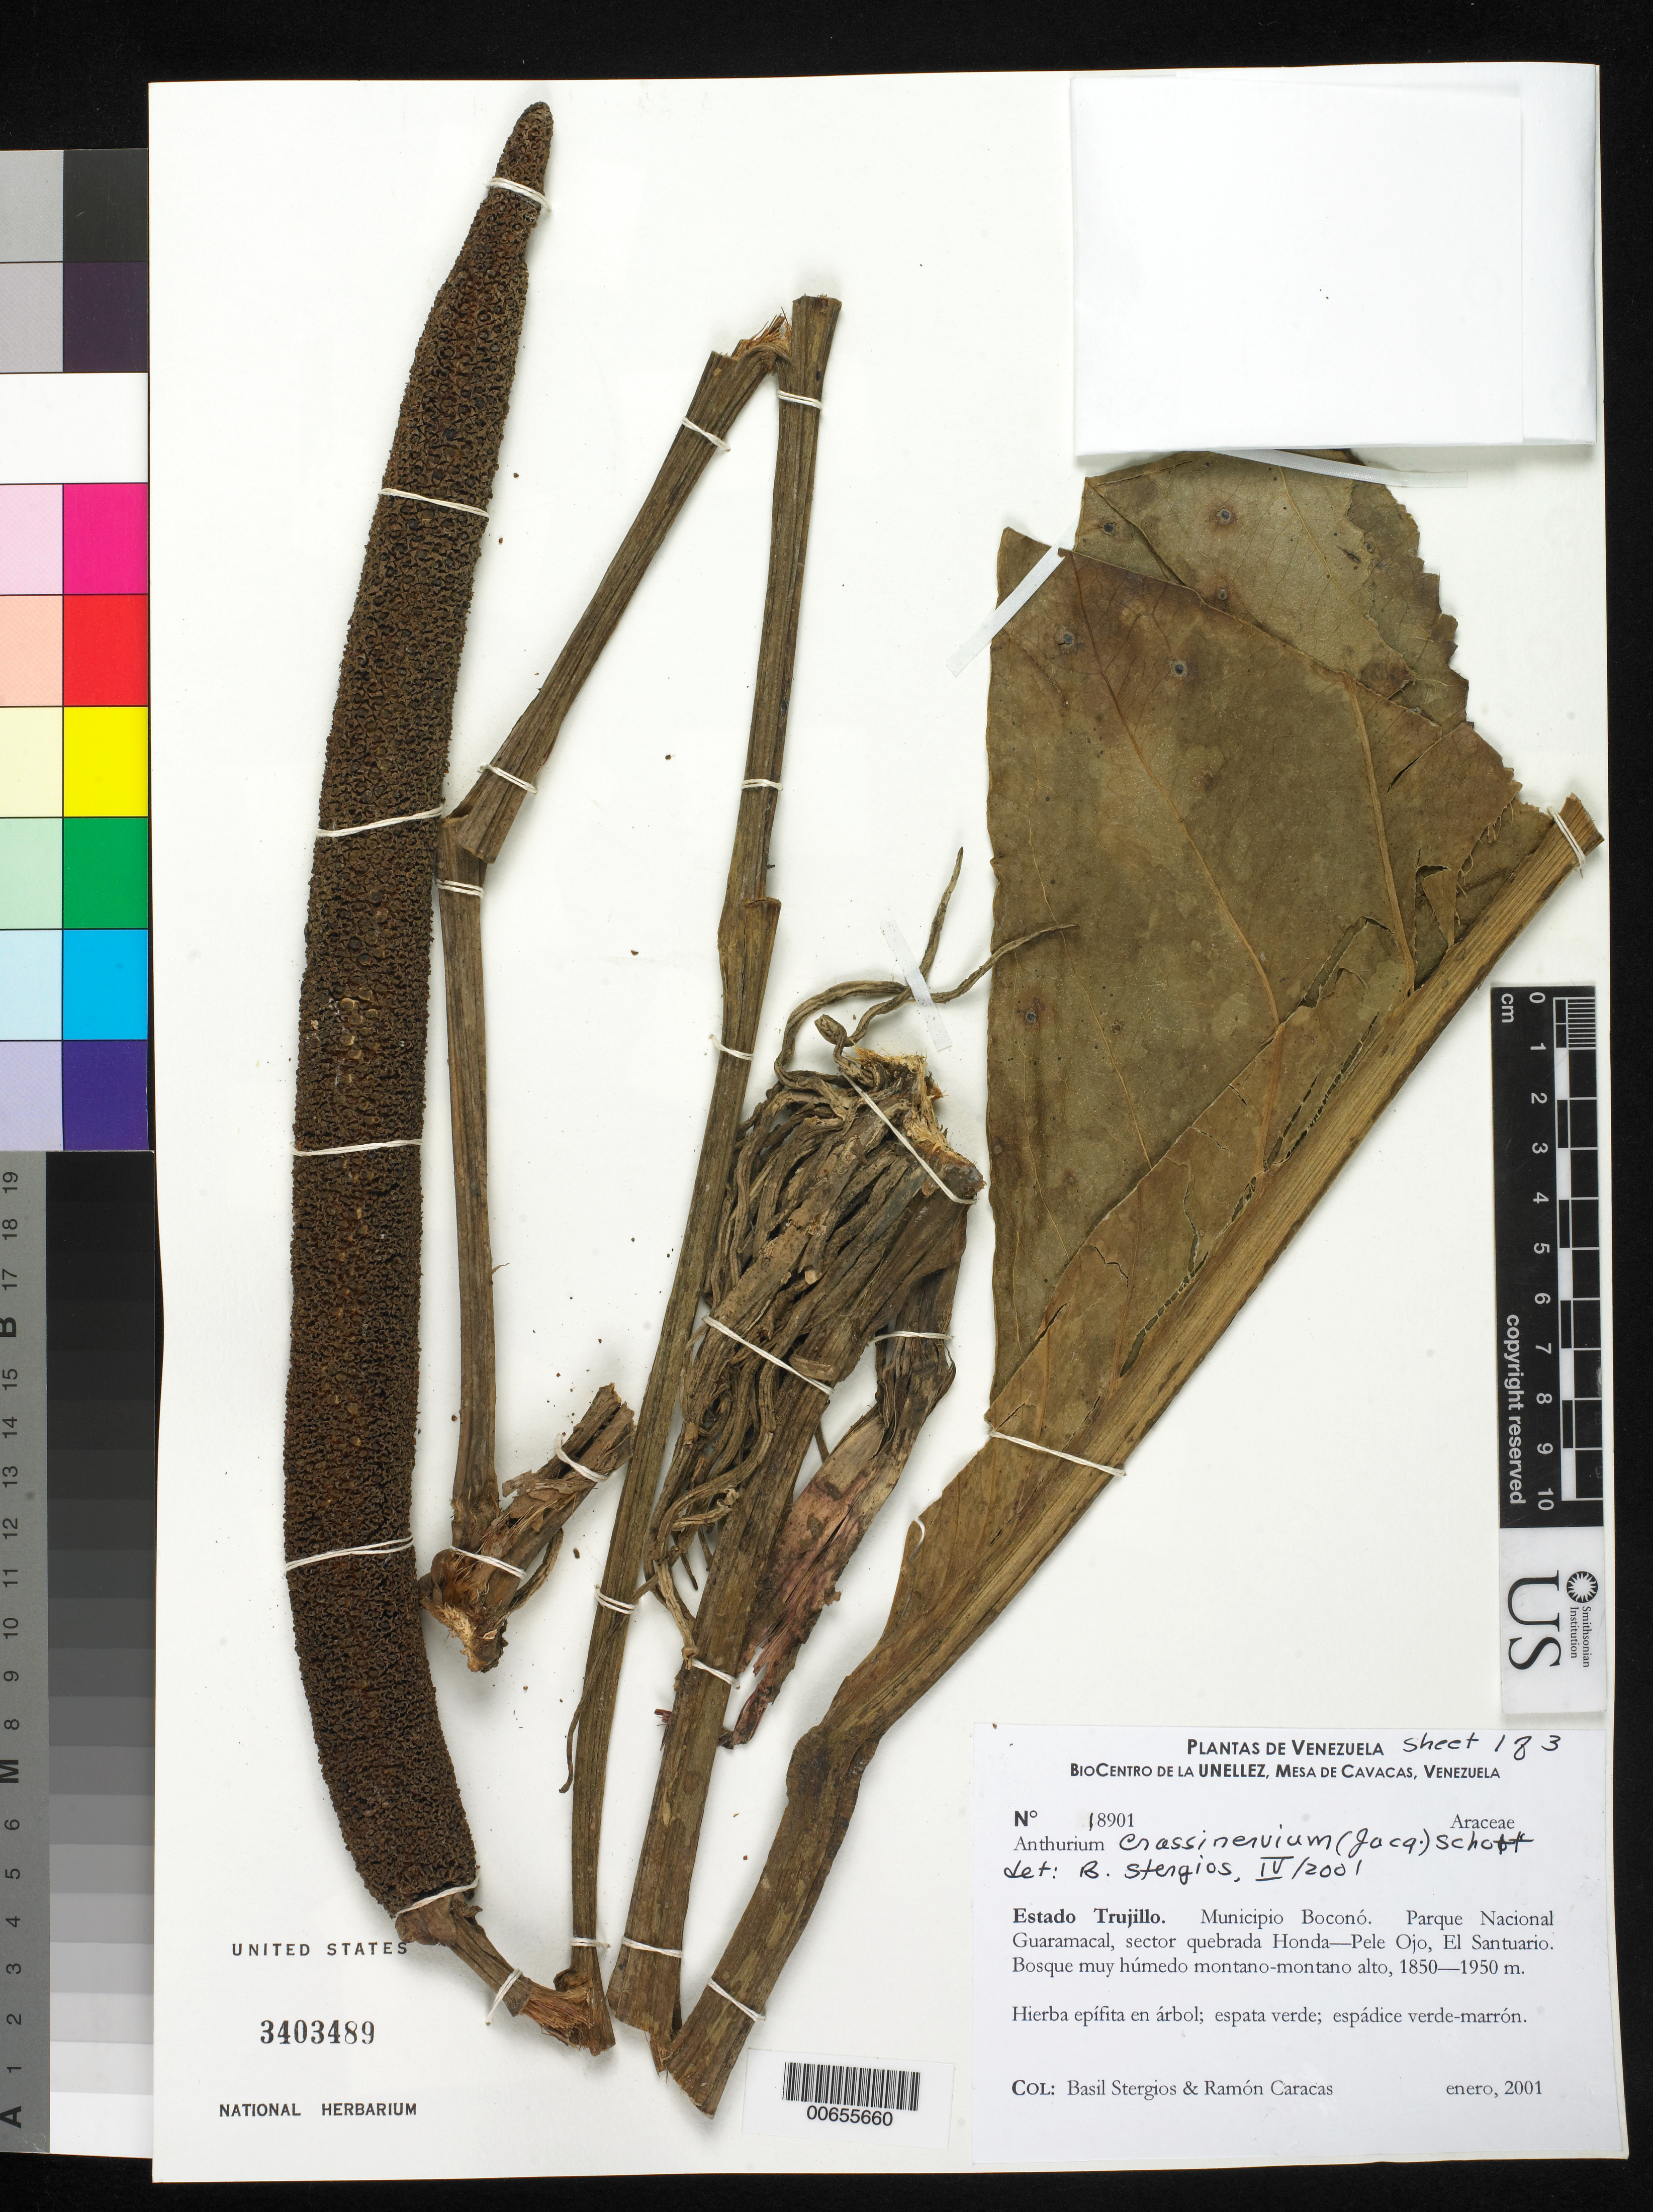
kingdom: Plantae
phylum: Tracheophyta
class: Liliopsida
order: Alismatales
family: Araceae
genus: Anthurium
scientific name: Anthurium crassinervium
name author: (Jacq.) Schott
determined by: Stergios, B. G.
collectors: B. G. Stergios & R. Caracas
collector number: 18901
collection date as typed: Jan 2001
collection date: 2001-01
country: Venezuela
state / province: Trujillo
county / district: Boconó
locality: Parque Nacional Guaramacal, sector quebrada Honda-Pele Ojo, El Santuario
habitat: Bosque muy húmedo montano-montano alto.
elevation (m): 1850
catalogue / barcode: US 3403489